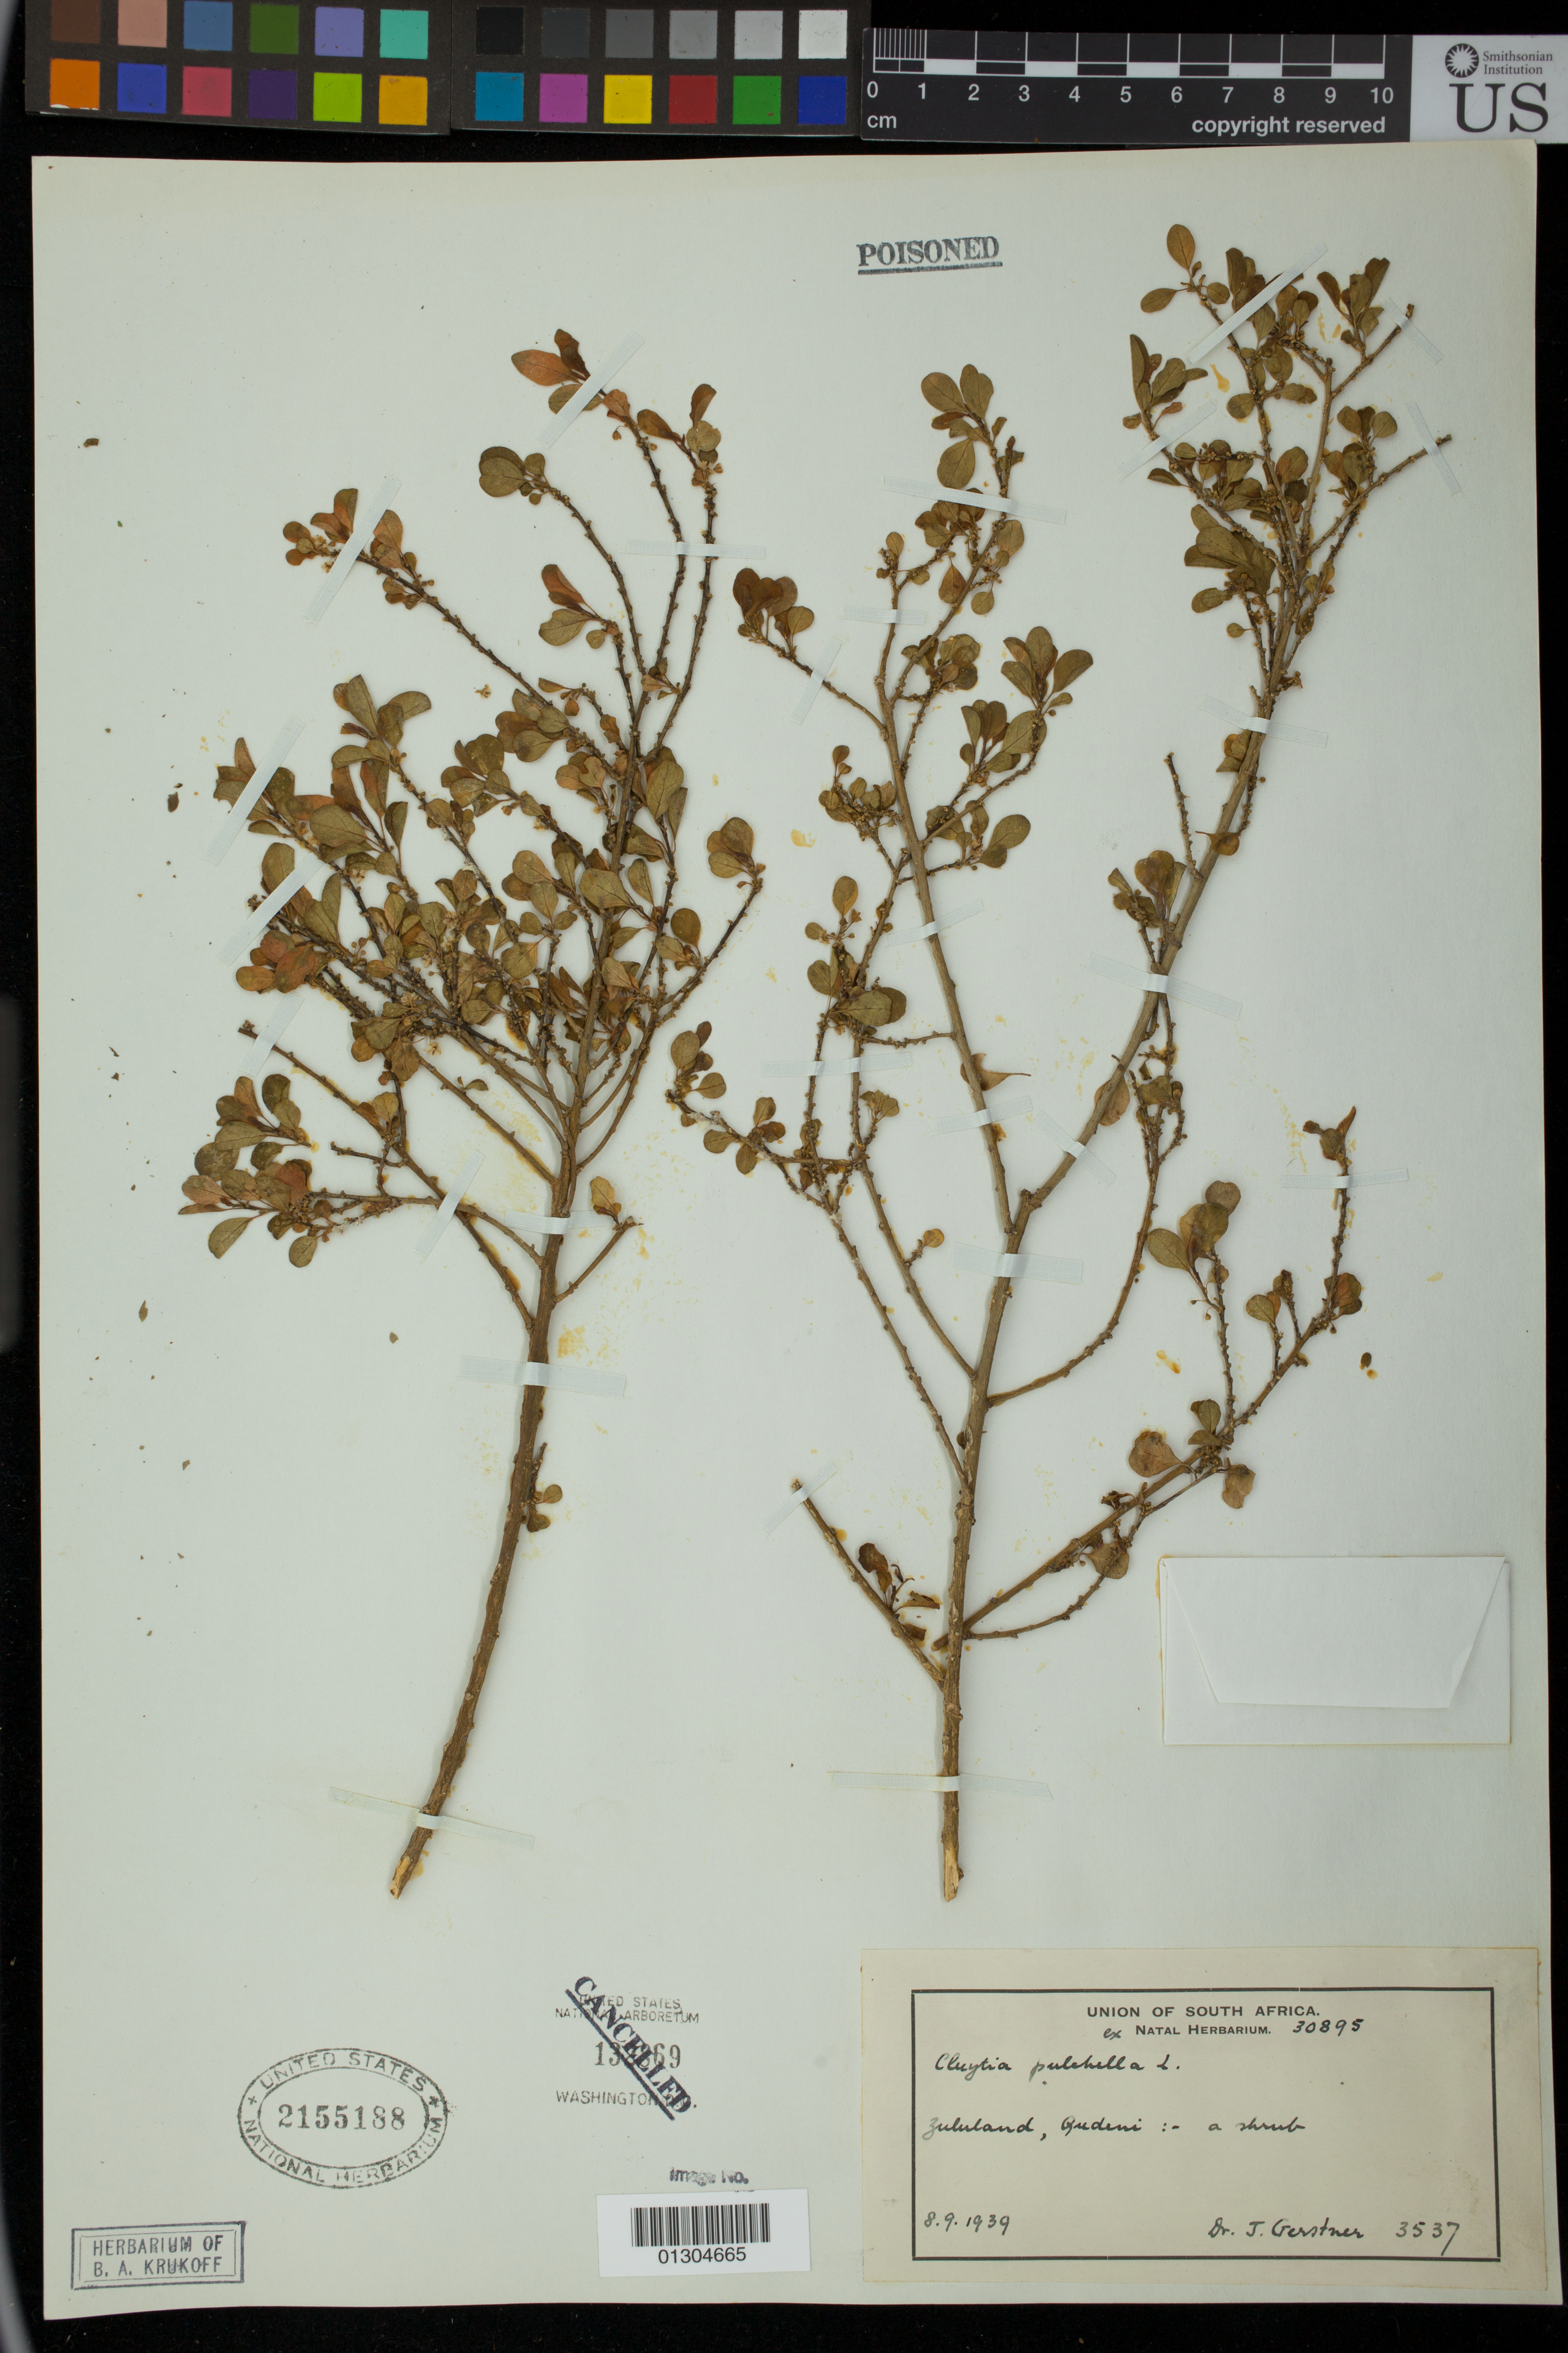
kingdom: Plantae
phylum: Tracheophyta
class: Magnoliopsida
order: Malpighiales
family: Peraceae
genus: Clutia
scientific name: Clutia pulchella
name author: L.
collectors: J. Gerstner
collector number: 3537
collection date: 1939-09-08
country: South Africa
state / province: KwaZulu-Natal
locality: Zululand, Qudeni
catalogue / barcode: US 2155188